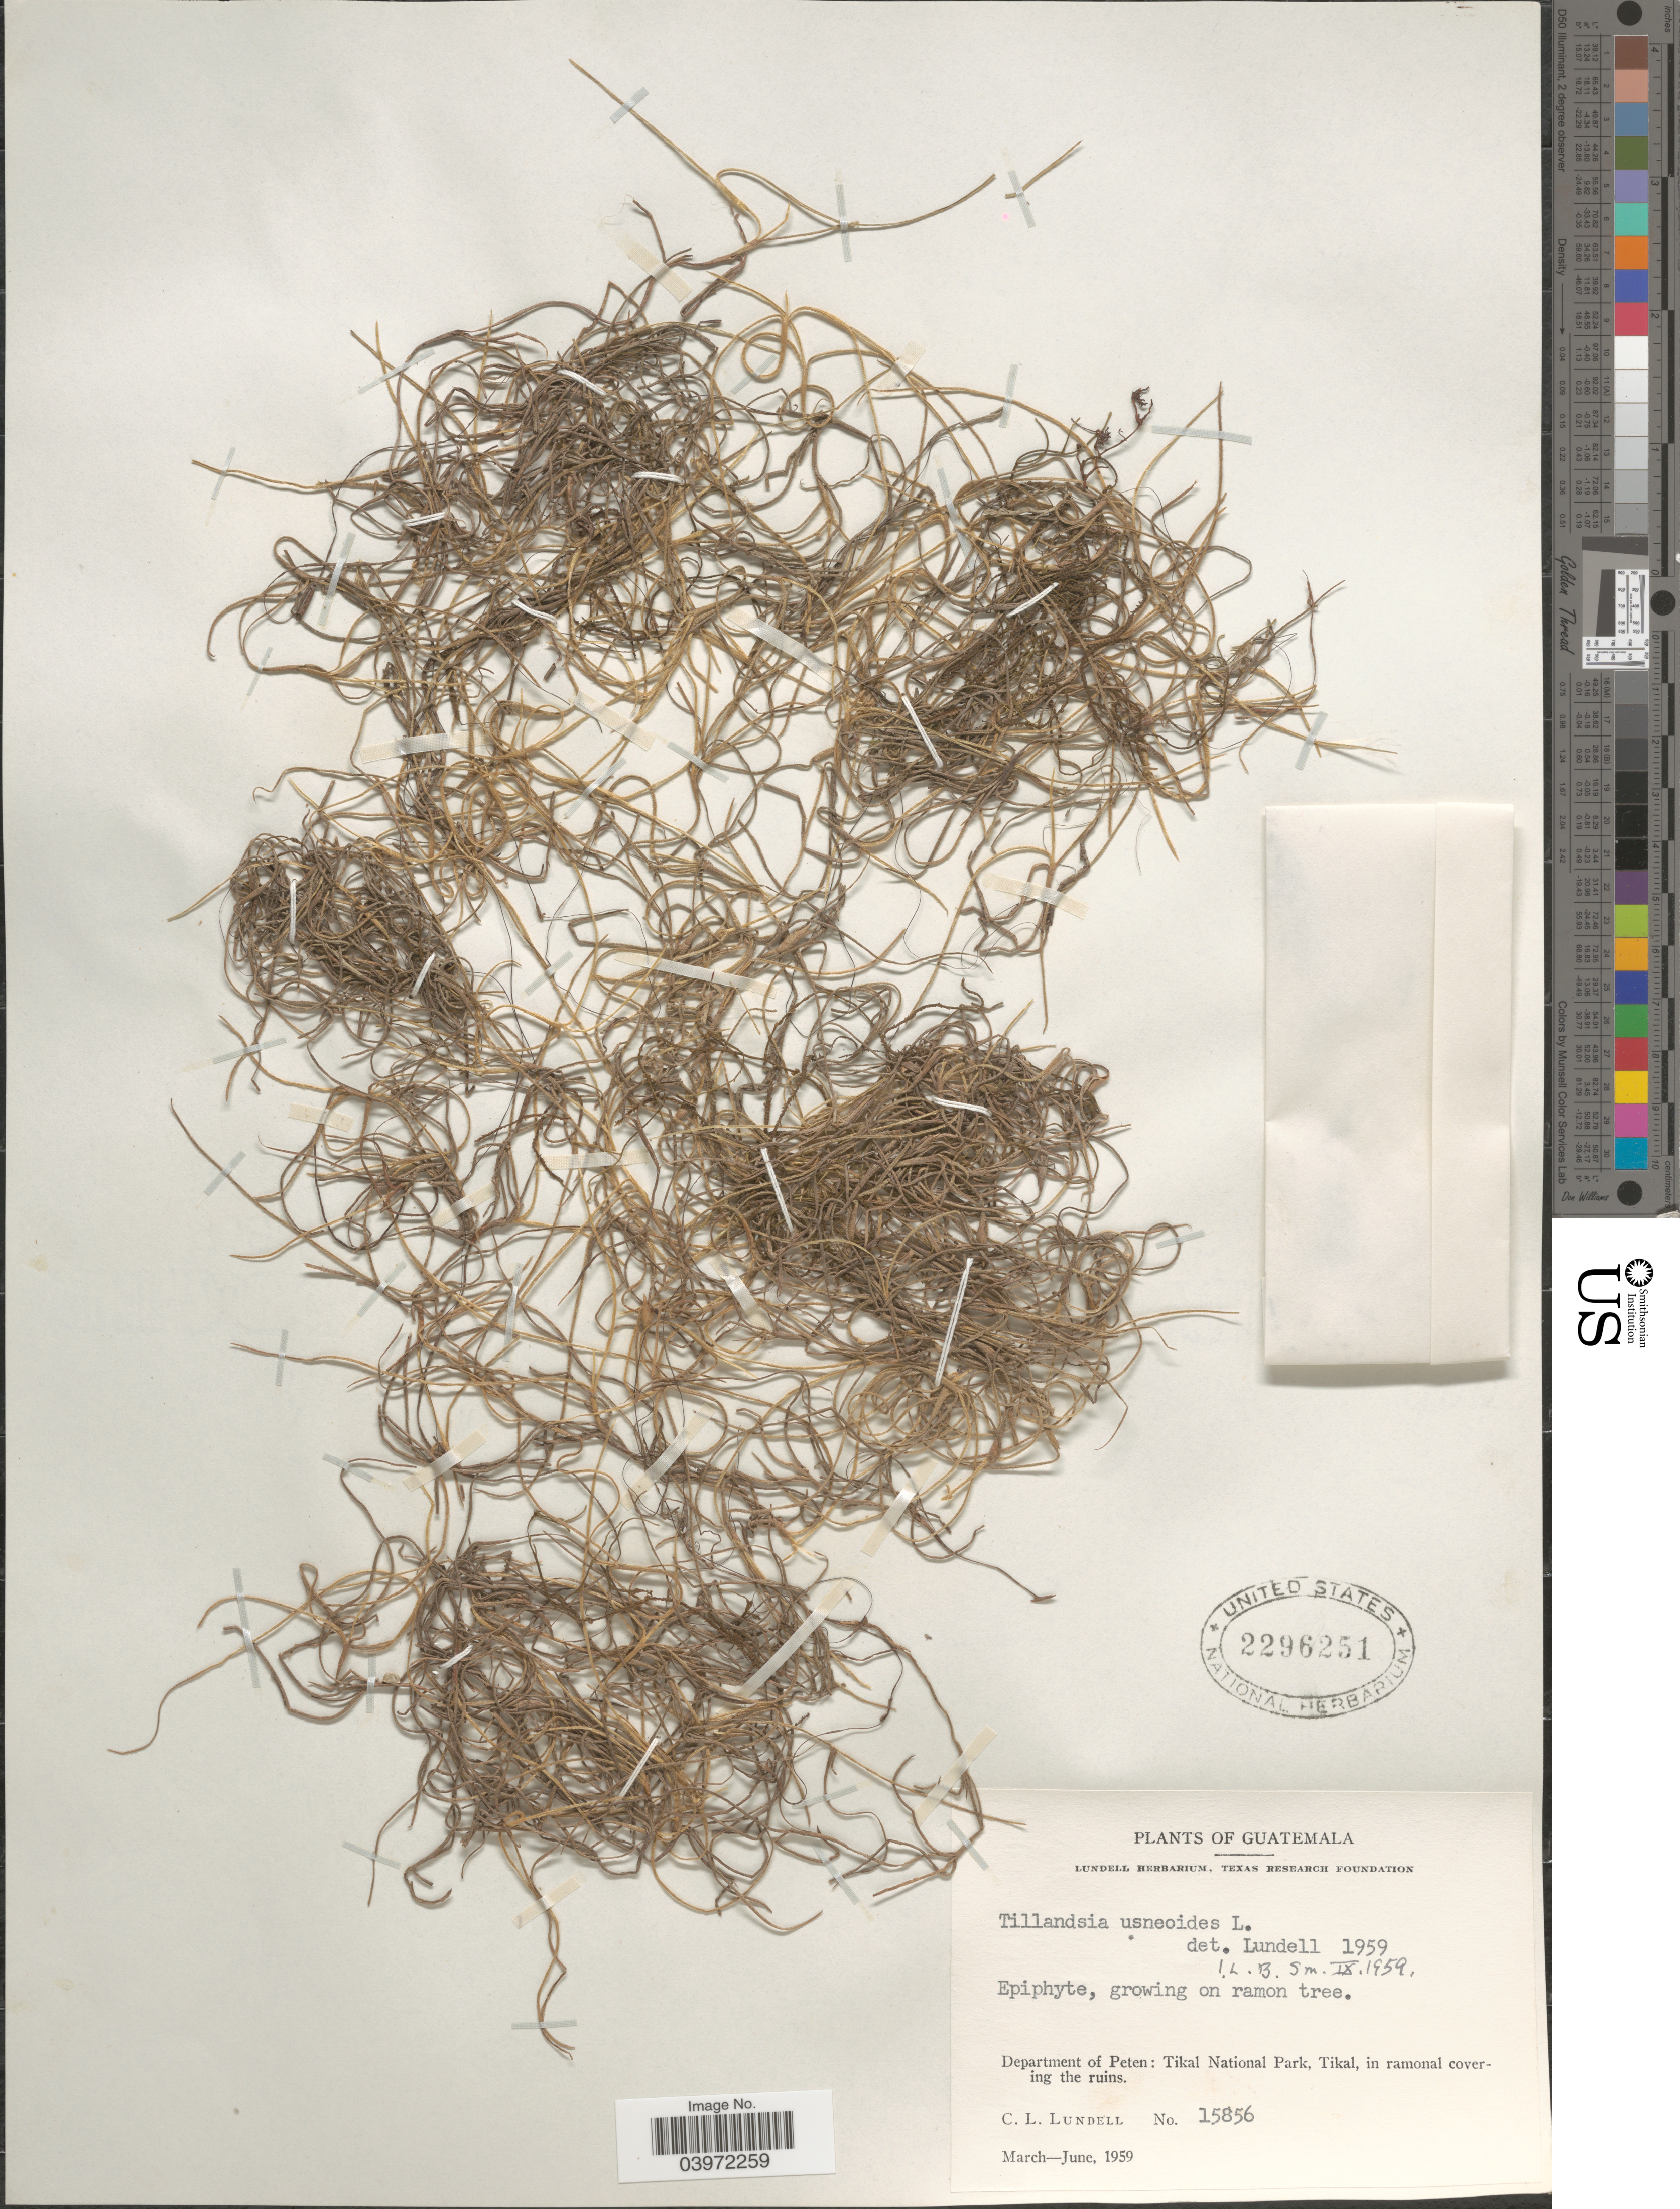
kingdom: Plantae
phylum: Tracheophyta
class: Liliopsida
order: Poales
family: Bromeliaceae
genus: Tillandsia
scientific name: Tillandsia usneoides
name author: (L.) L.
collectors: C. L. Lundell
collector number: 15856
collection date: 1959-03/1959-06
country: Guatemala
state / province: El Peten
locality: Department of Peten: Tikal National Park, Tikal, in ramonal covering the ruins.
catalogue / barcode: US 2296251